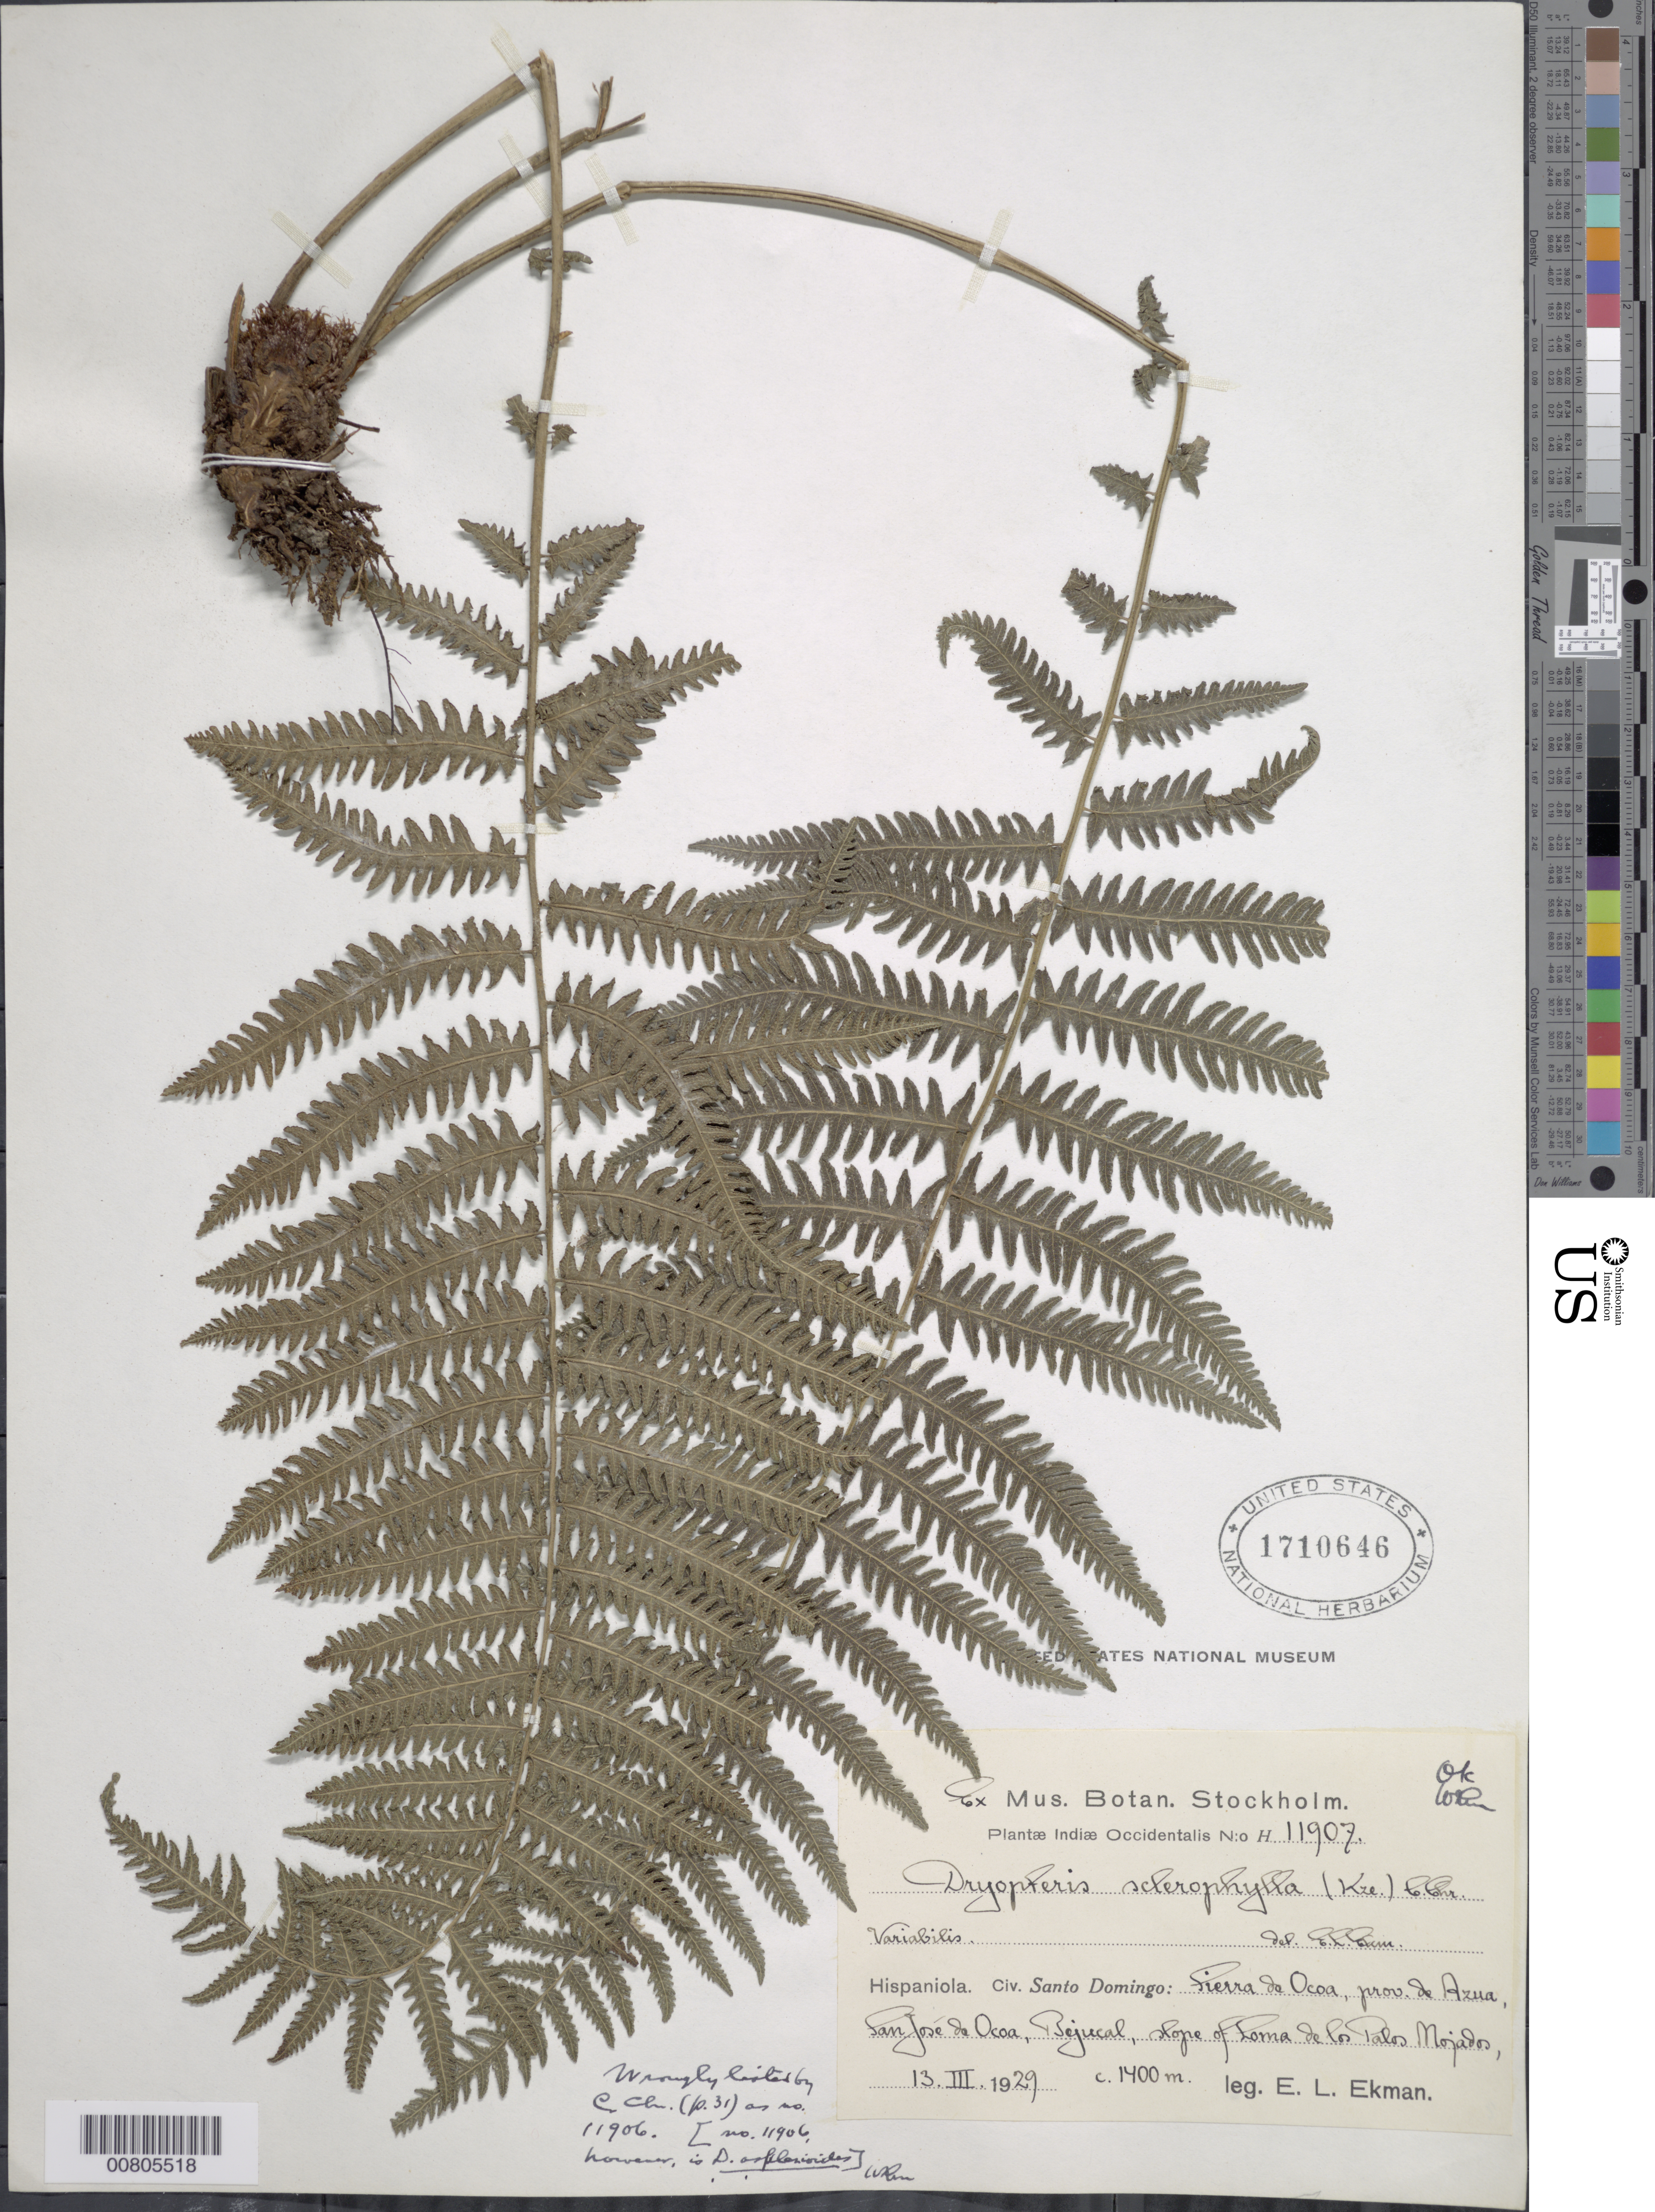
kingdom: Plantae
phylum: Tracheophyta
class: Polypodiopsida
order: Polypodiales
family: Thelypteridaceae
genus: Goniopteris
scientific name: Goniopteris retroflexa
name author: (L.) Pic. Serm.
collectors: E. L. Ekman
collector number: H 11907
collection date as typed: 13 Mar 1929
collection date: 1929-03-13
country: Dominican Republic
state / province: Azua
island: Hispaniola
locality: Sierra de Ocoa, San José de Ocoa, Bejucal, slope of Loma de los Palos Mojados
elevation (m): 1400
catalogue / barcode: US 1710646